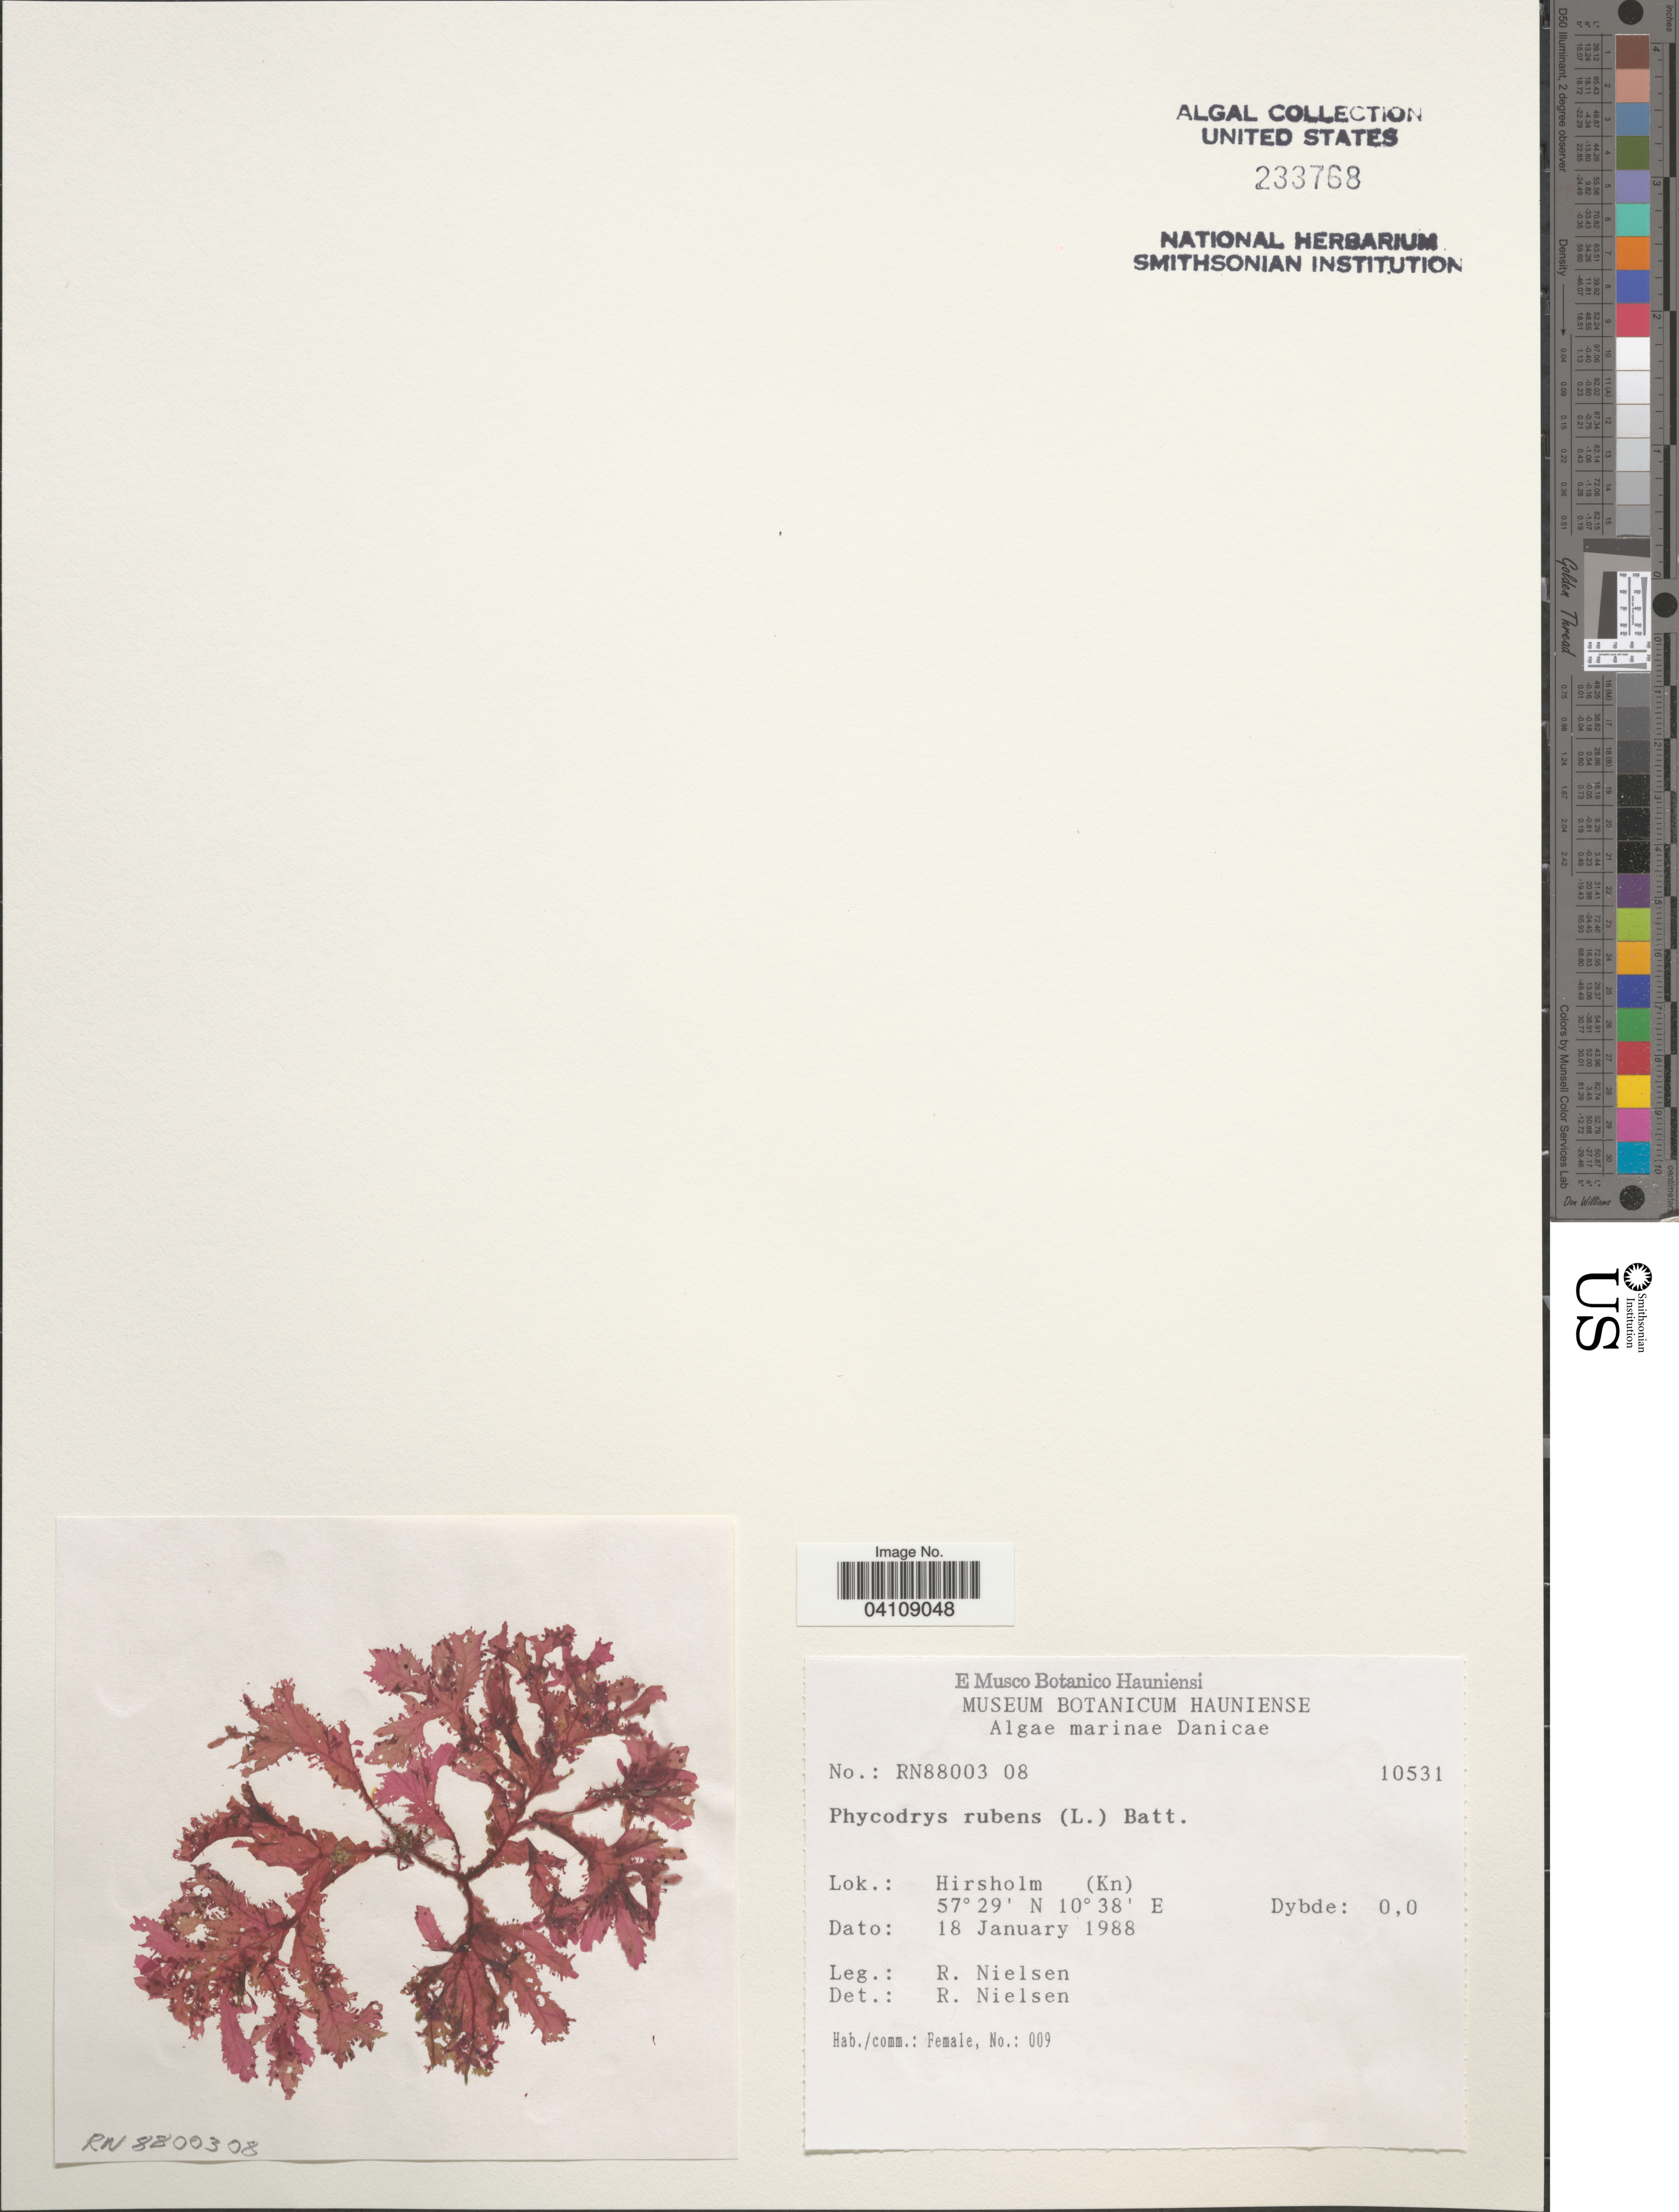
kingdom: Plantae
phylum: Rhodophyta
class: Florideophyceae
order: Ceramiales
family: Delesseriaceae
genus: Phycodrys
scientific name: Phycodrys rubens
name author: (L.) Batters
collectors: R. Nielsen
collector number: RN88003 08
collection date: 1988-01-18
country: Denmark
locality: Danicae. Hirsholm (Kn).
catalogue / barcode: US 233768